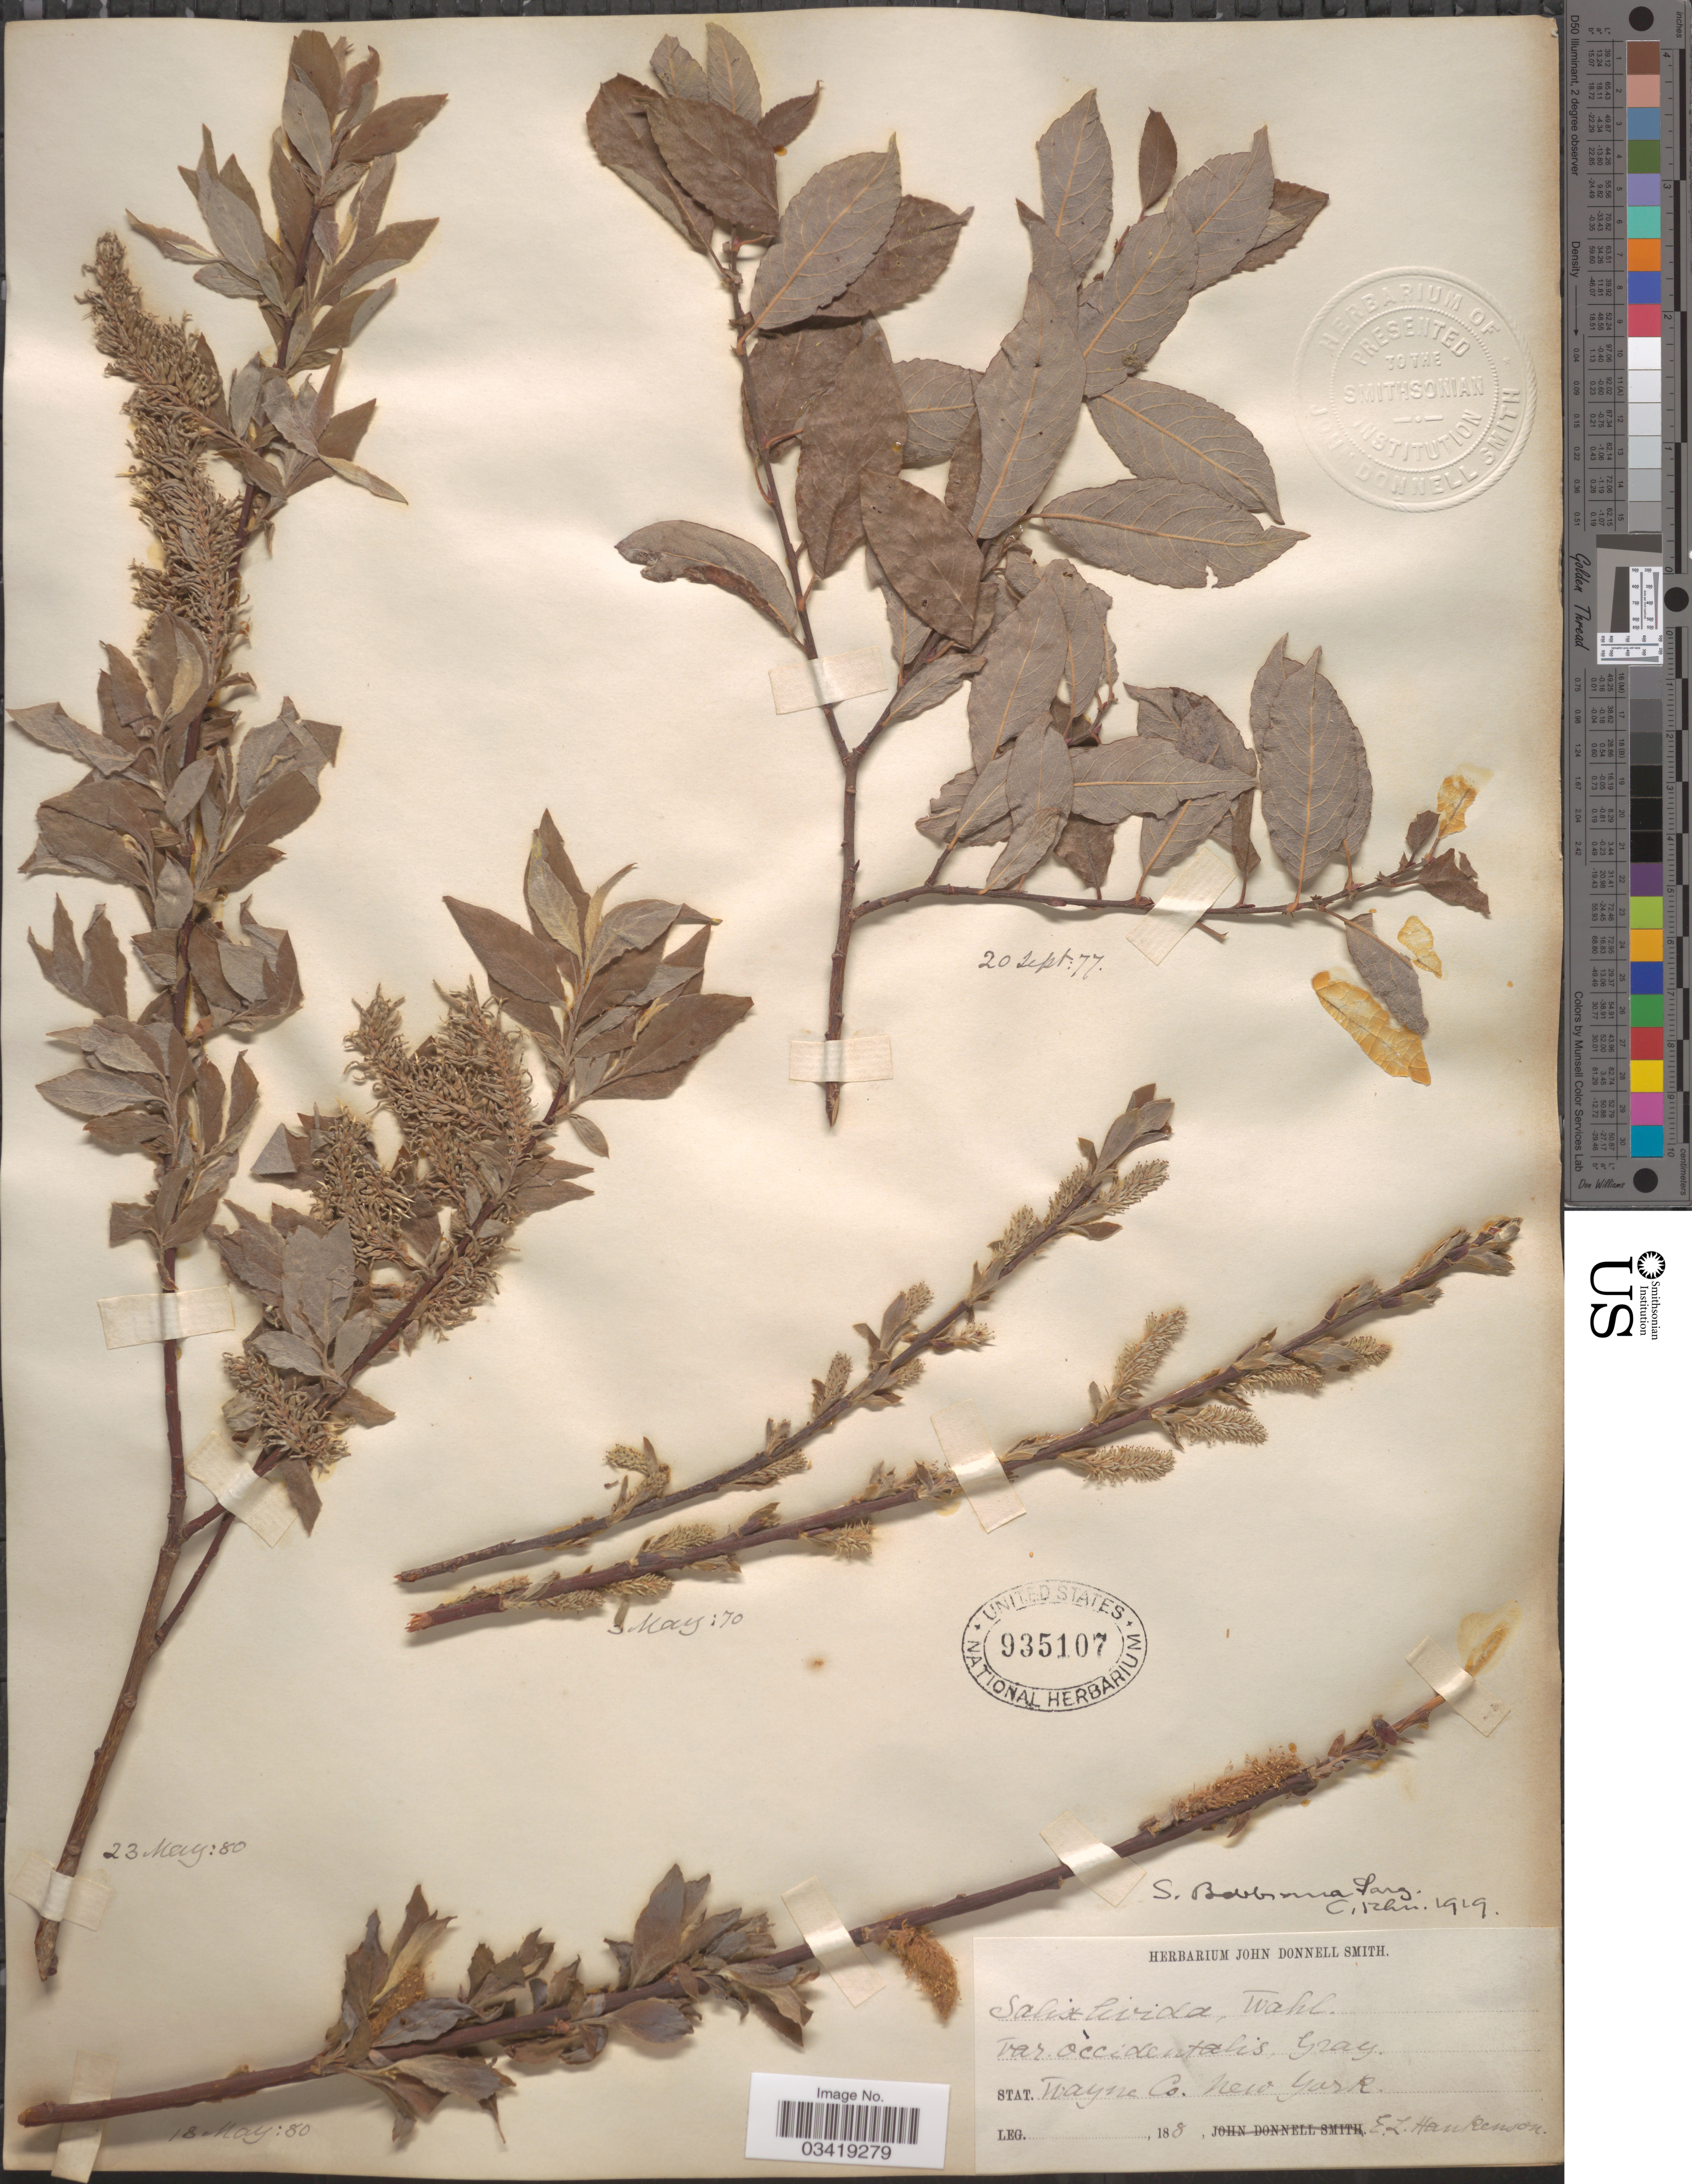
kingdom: Plantae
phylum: Tracheophyta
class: Magnoliopsida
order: Malpighiales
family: Salicaceae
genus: Salix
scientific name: Salix bebbiana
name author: Sarg.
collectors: E. Hankenson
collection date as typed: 188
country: United States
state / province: New York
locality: Wayne Co.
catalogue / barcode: US 935107